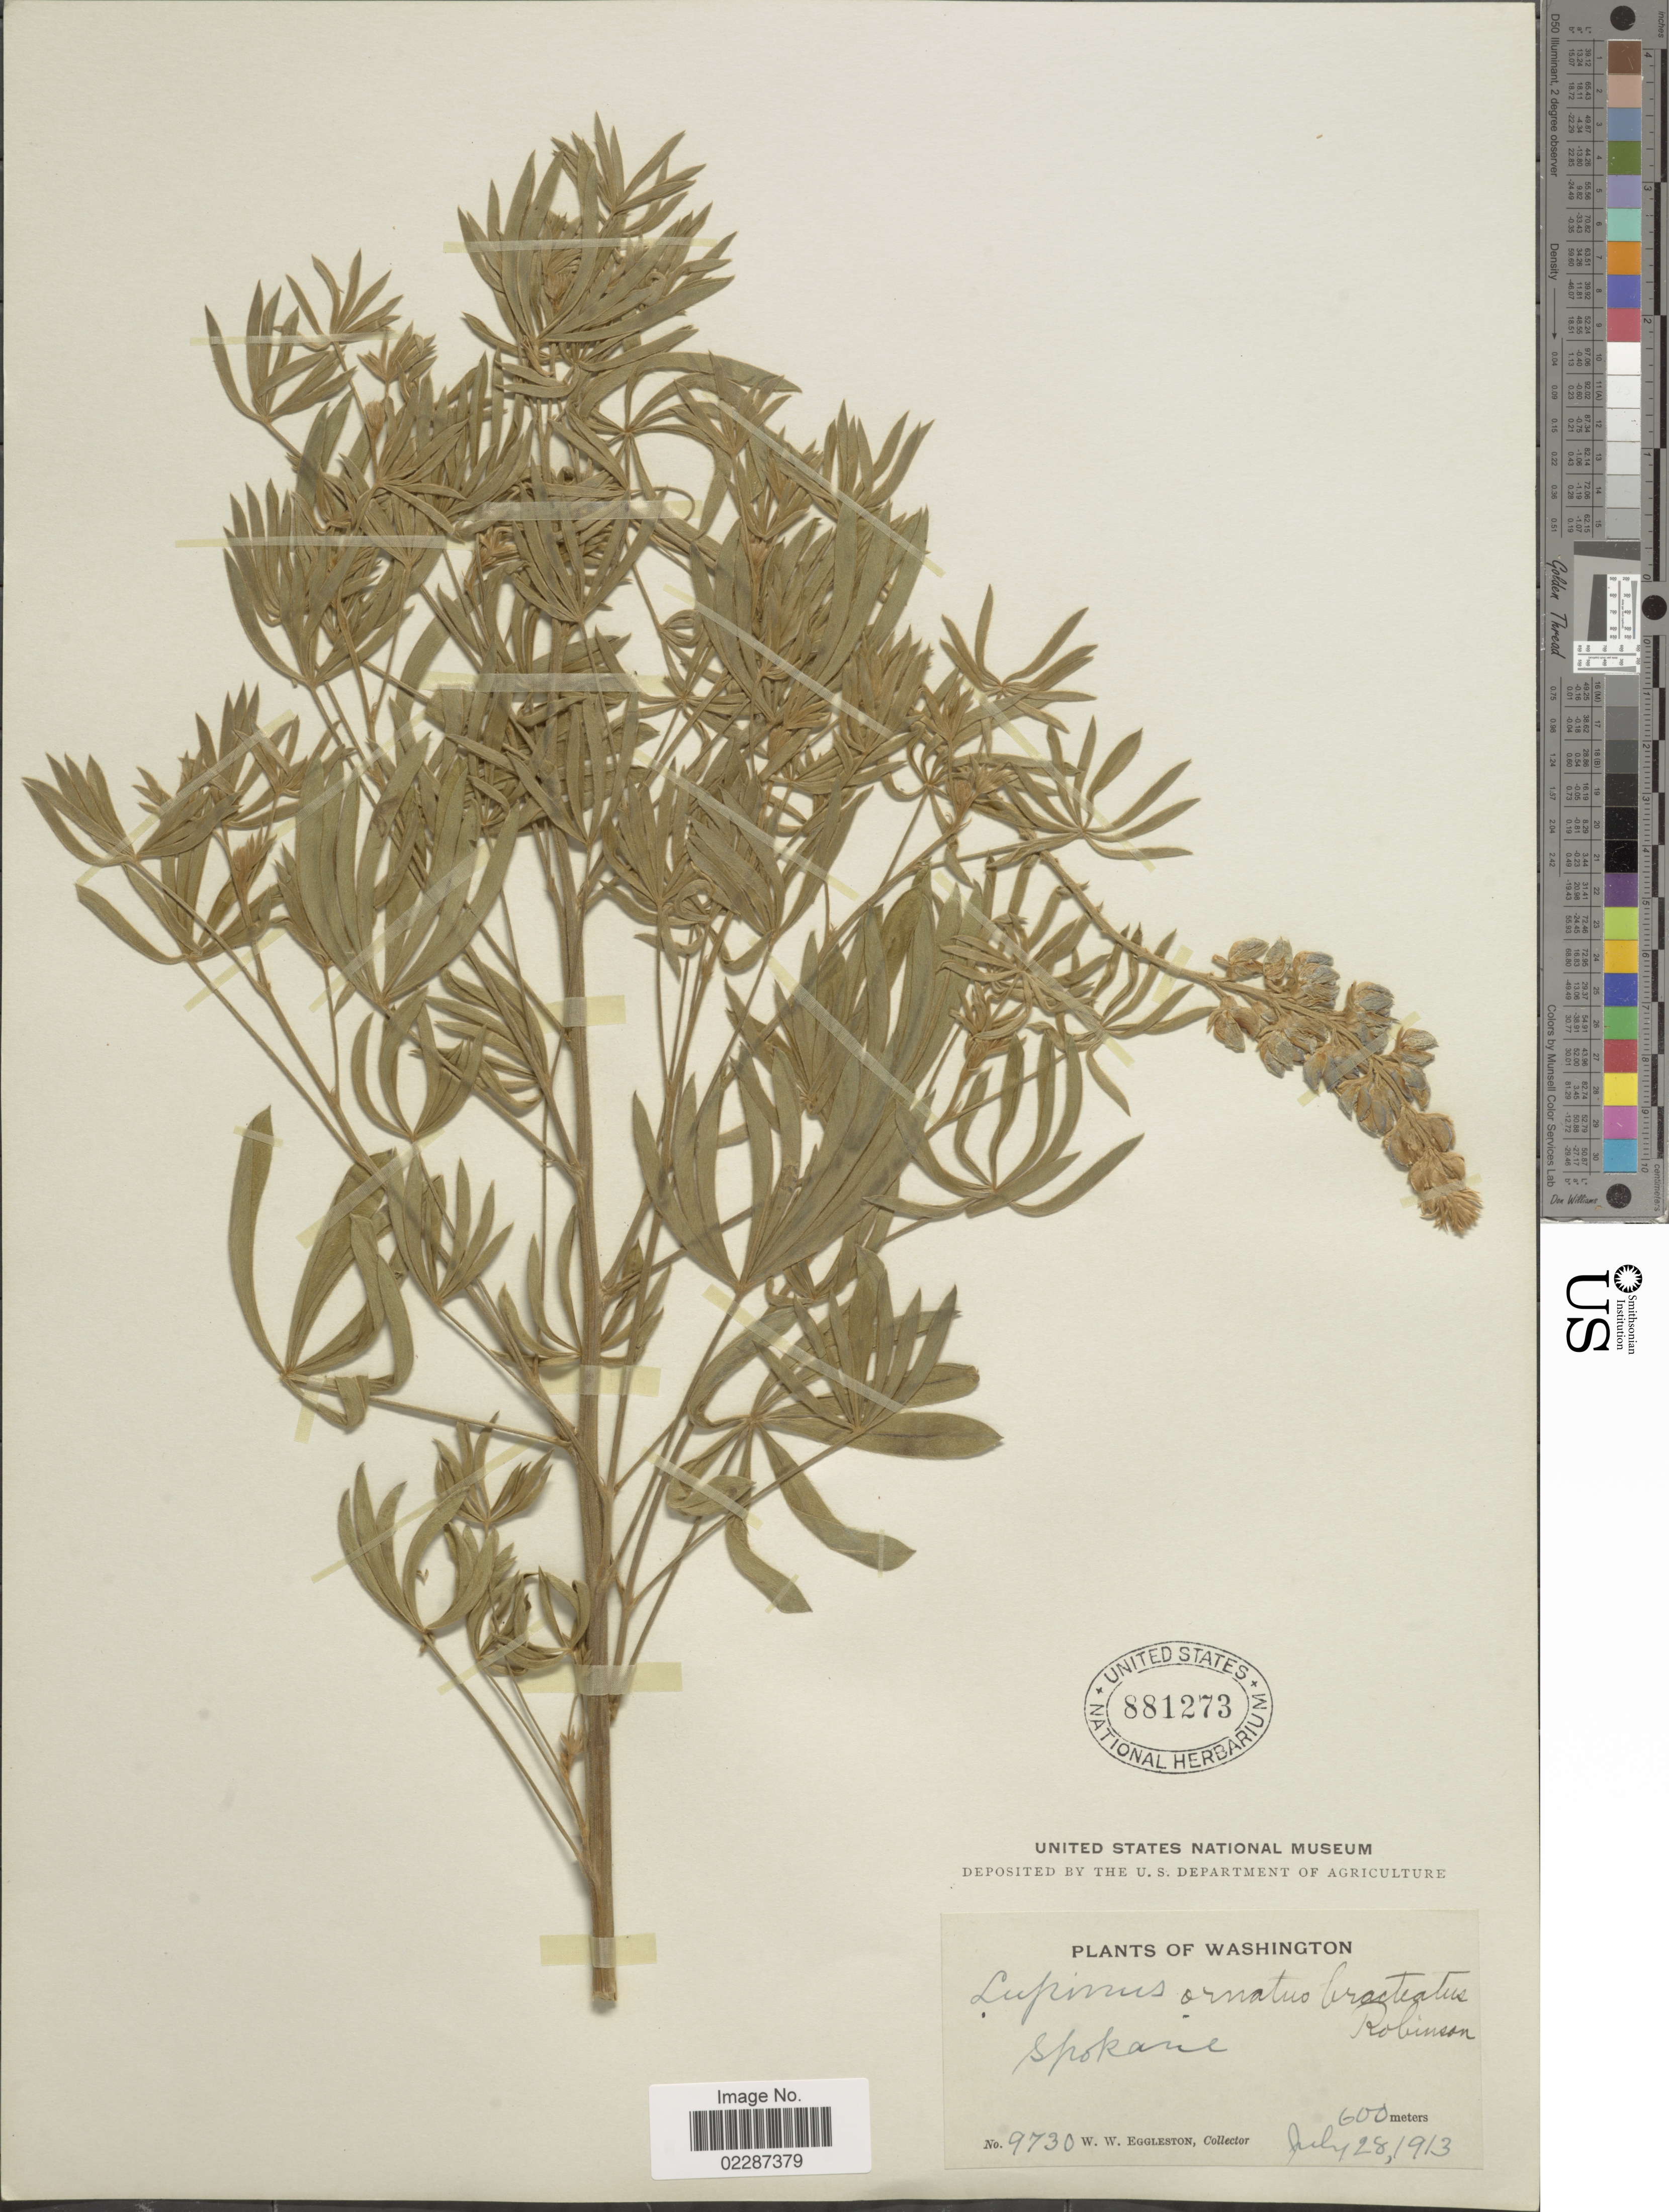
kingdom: Plantae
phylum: Tracheophyta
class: Magnoliopsida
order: Fabales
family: Fabaceae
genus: Lupinus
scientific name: Lupinus sericeus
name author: Pursh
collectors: W. W. Eggleston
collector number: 9730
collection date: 1913-07-28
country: United States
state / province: Washington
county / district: Spokane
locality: Spokane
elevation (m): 600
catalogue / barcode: US 881273